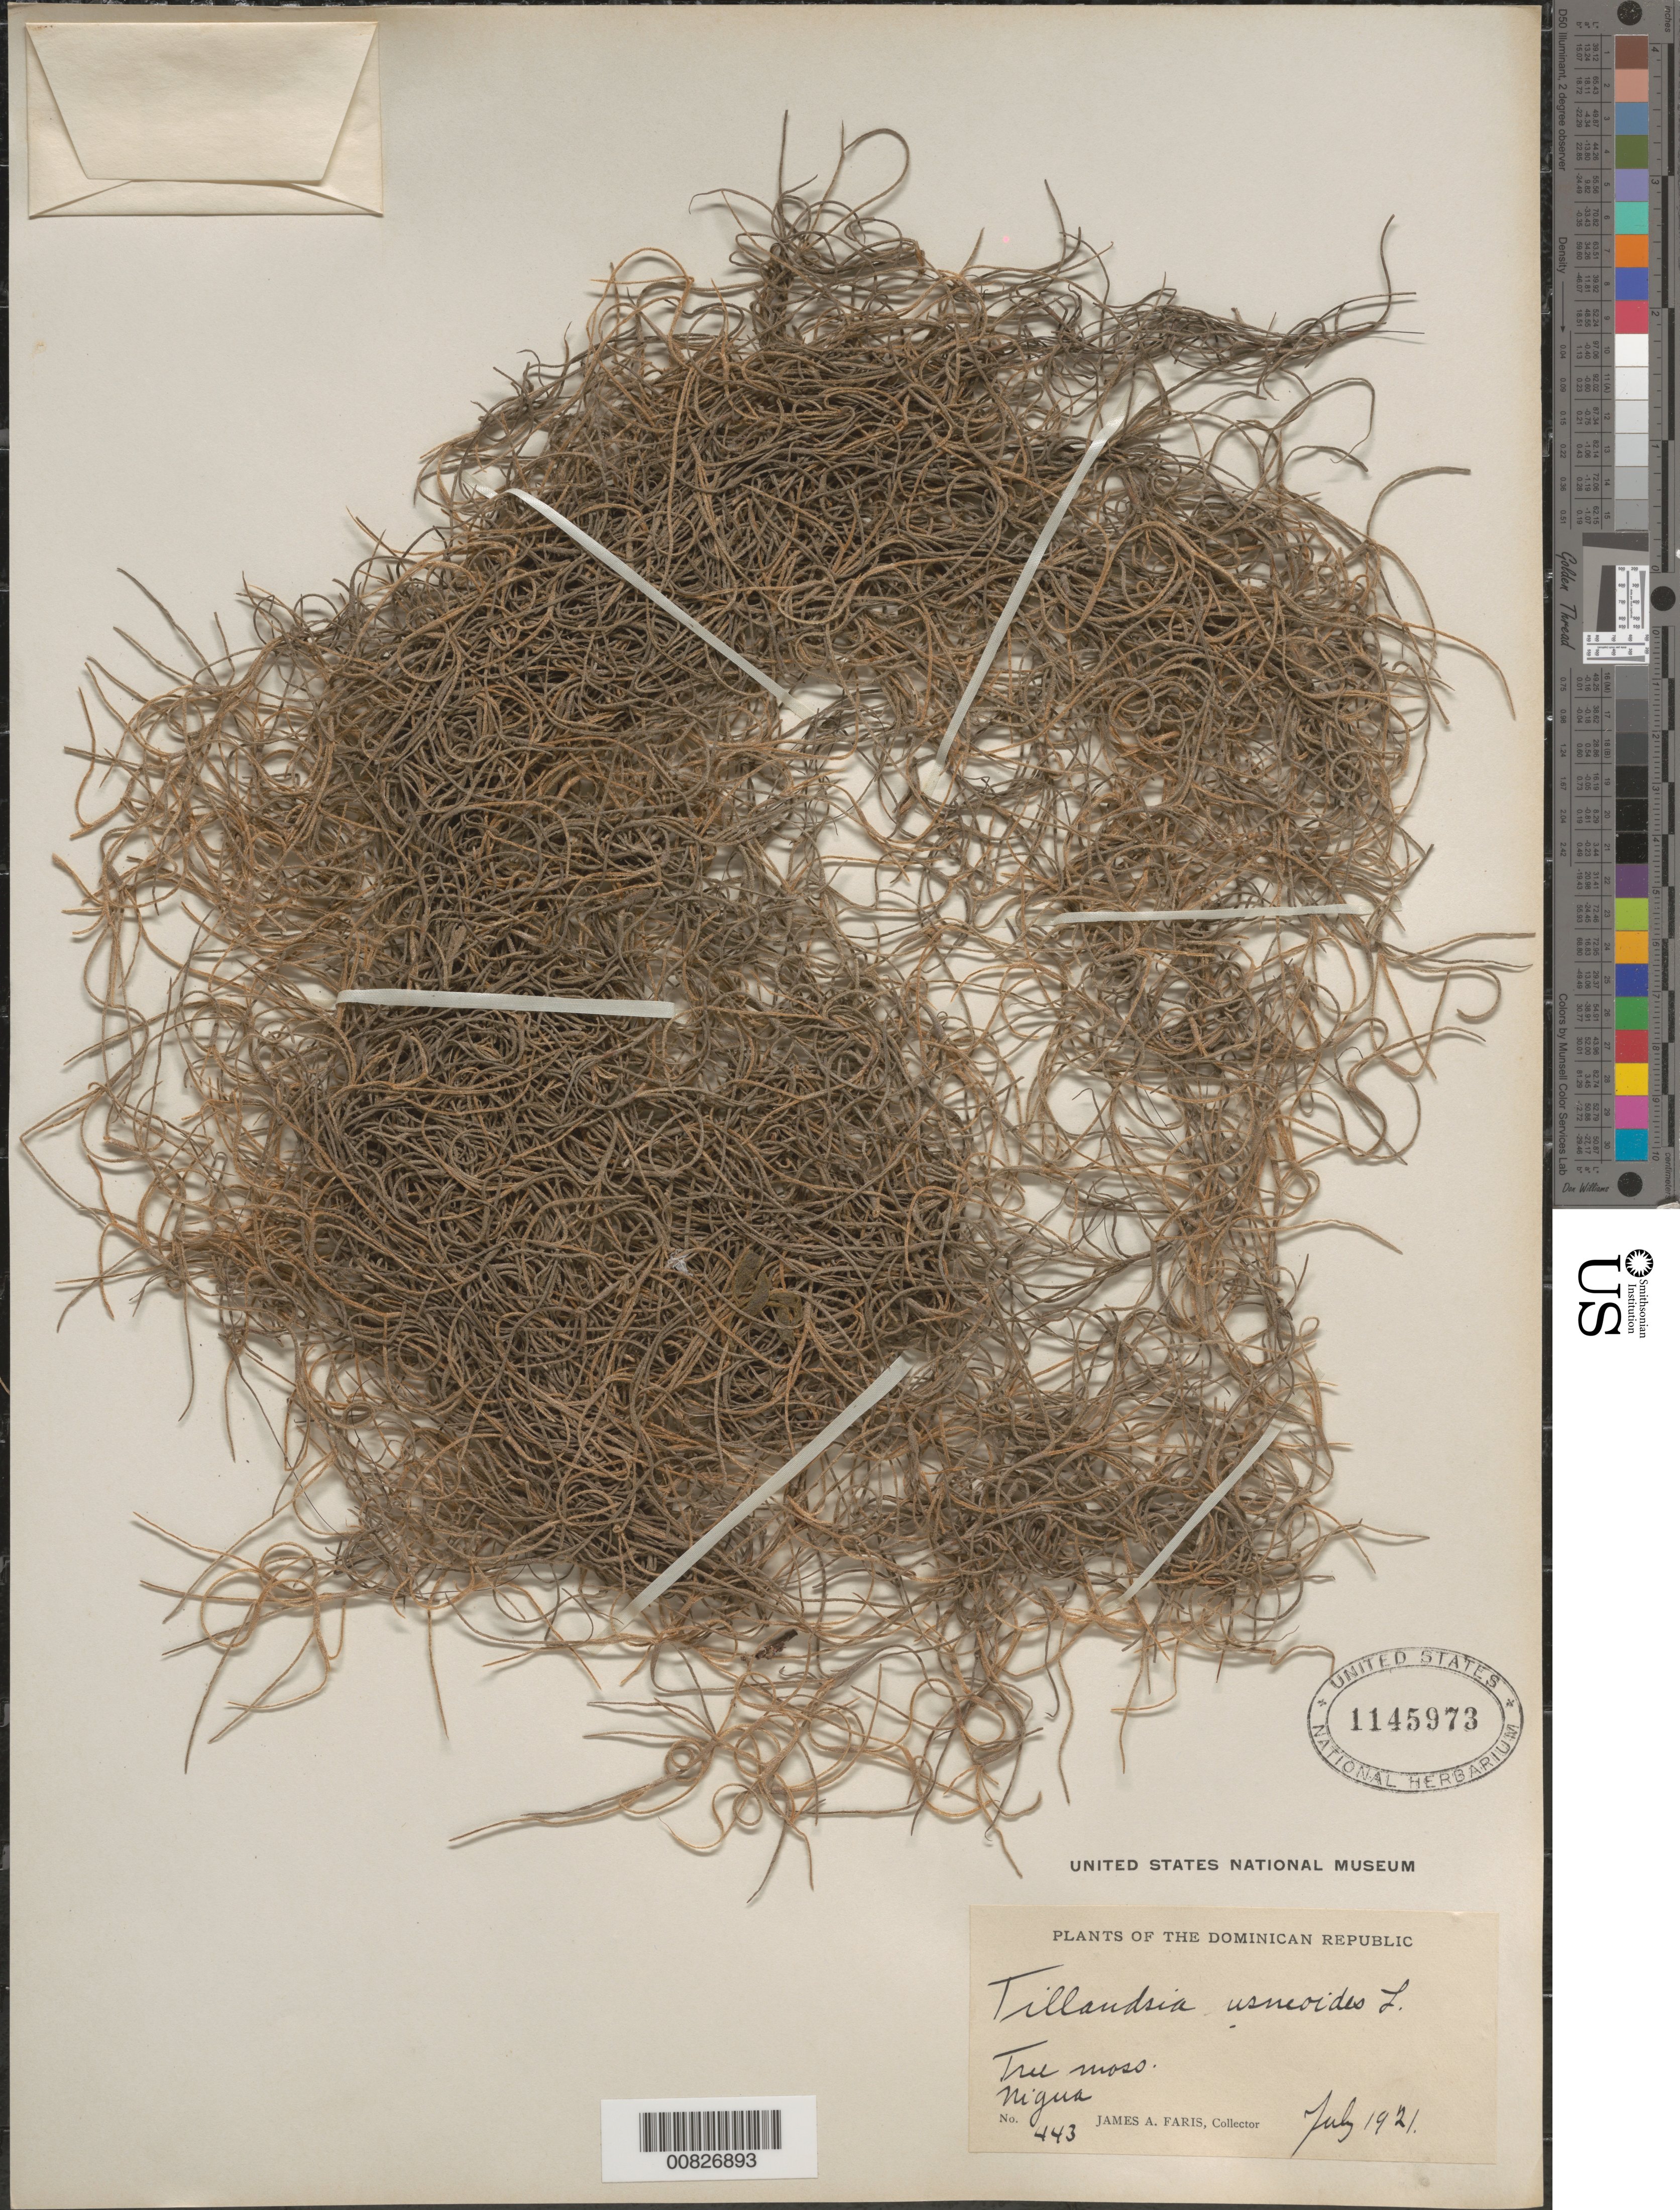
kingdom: Plantae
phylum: Tracheophyta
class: Liliopsida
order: Poales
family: Bromeliaceae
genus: Tillandsia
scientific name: Tillandsia usneoides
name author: (L.) L.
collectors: J. Faris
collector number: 443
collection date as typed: Jul 1921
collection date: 1921-07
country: Dominican Republic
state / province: San Cristóbal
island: Hispaniola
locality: Nigua.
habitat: On trees.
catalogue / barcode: US 1145973